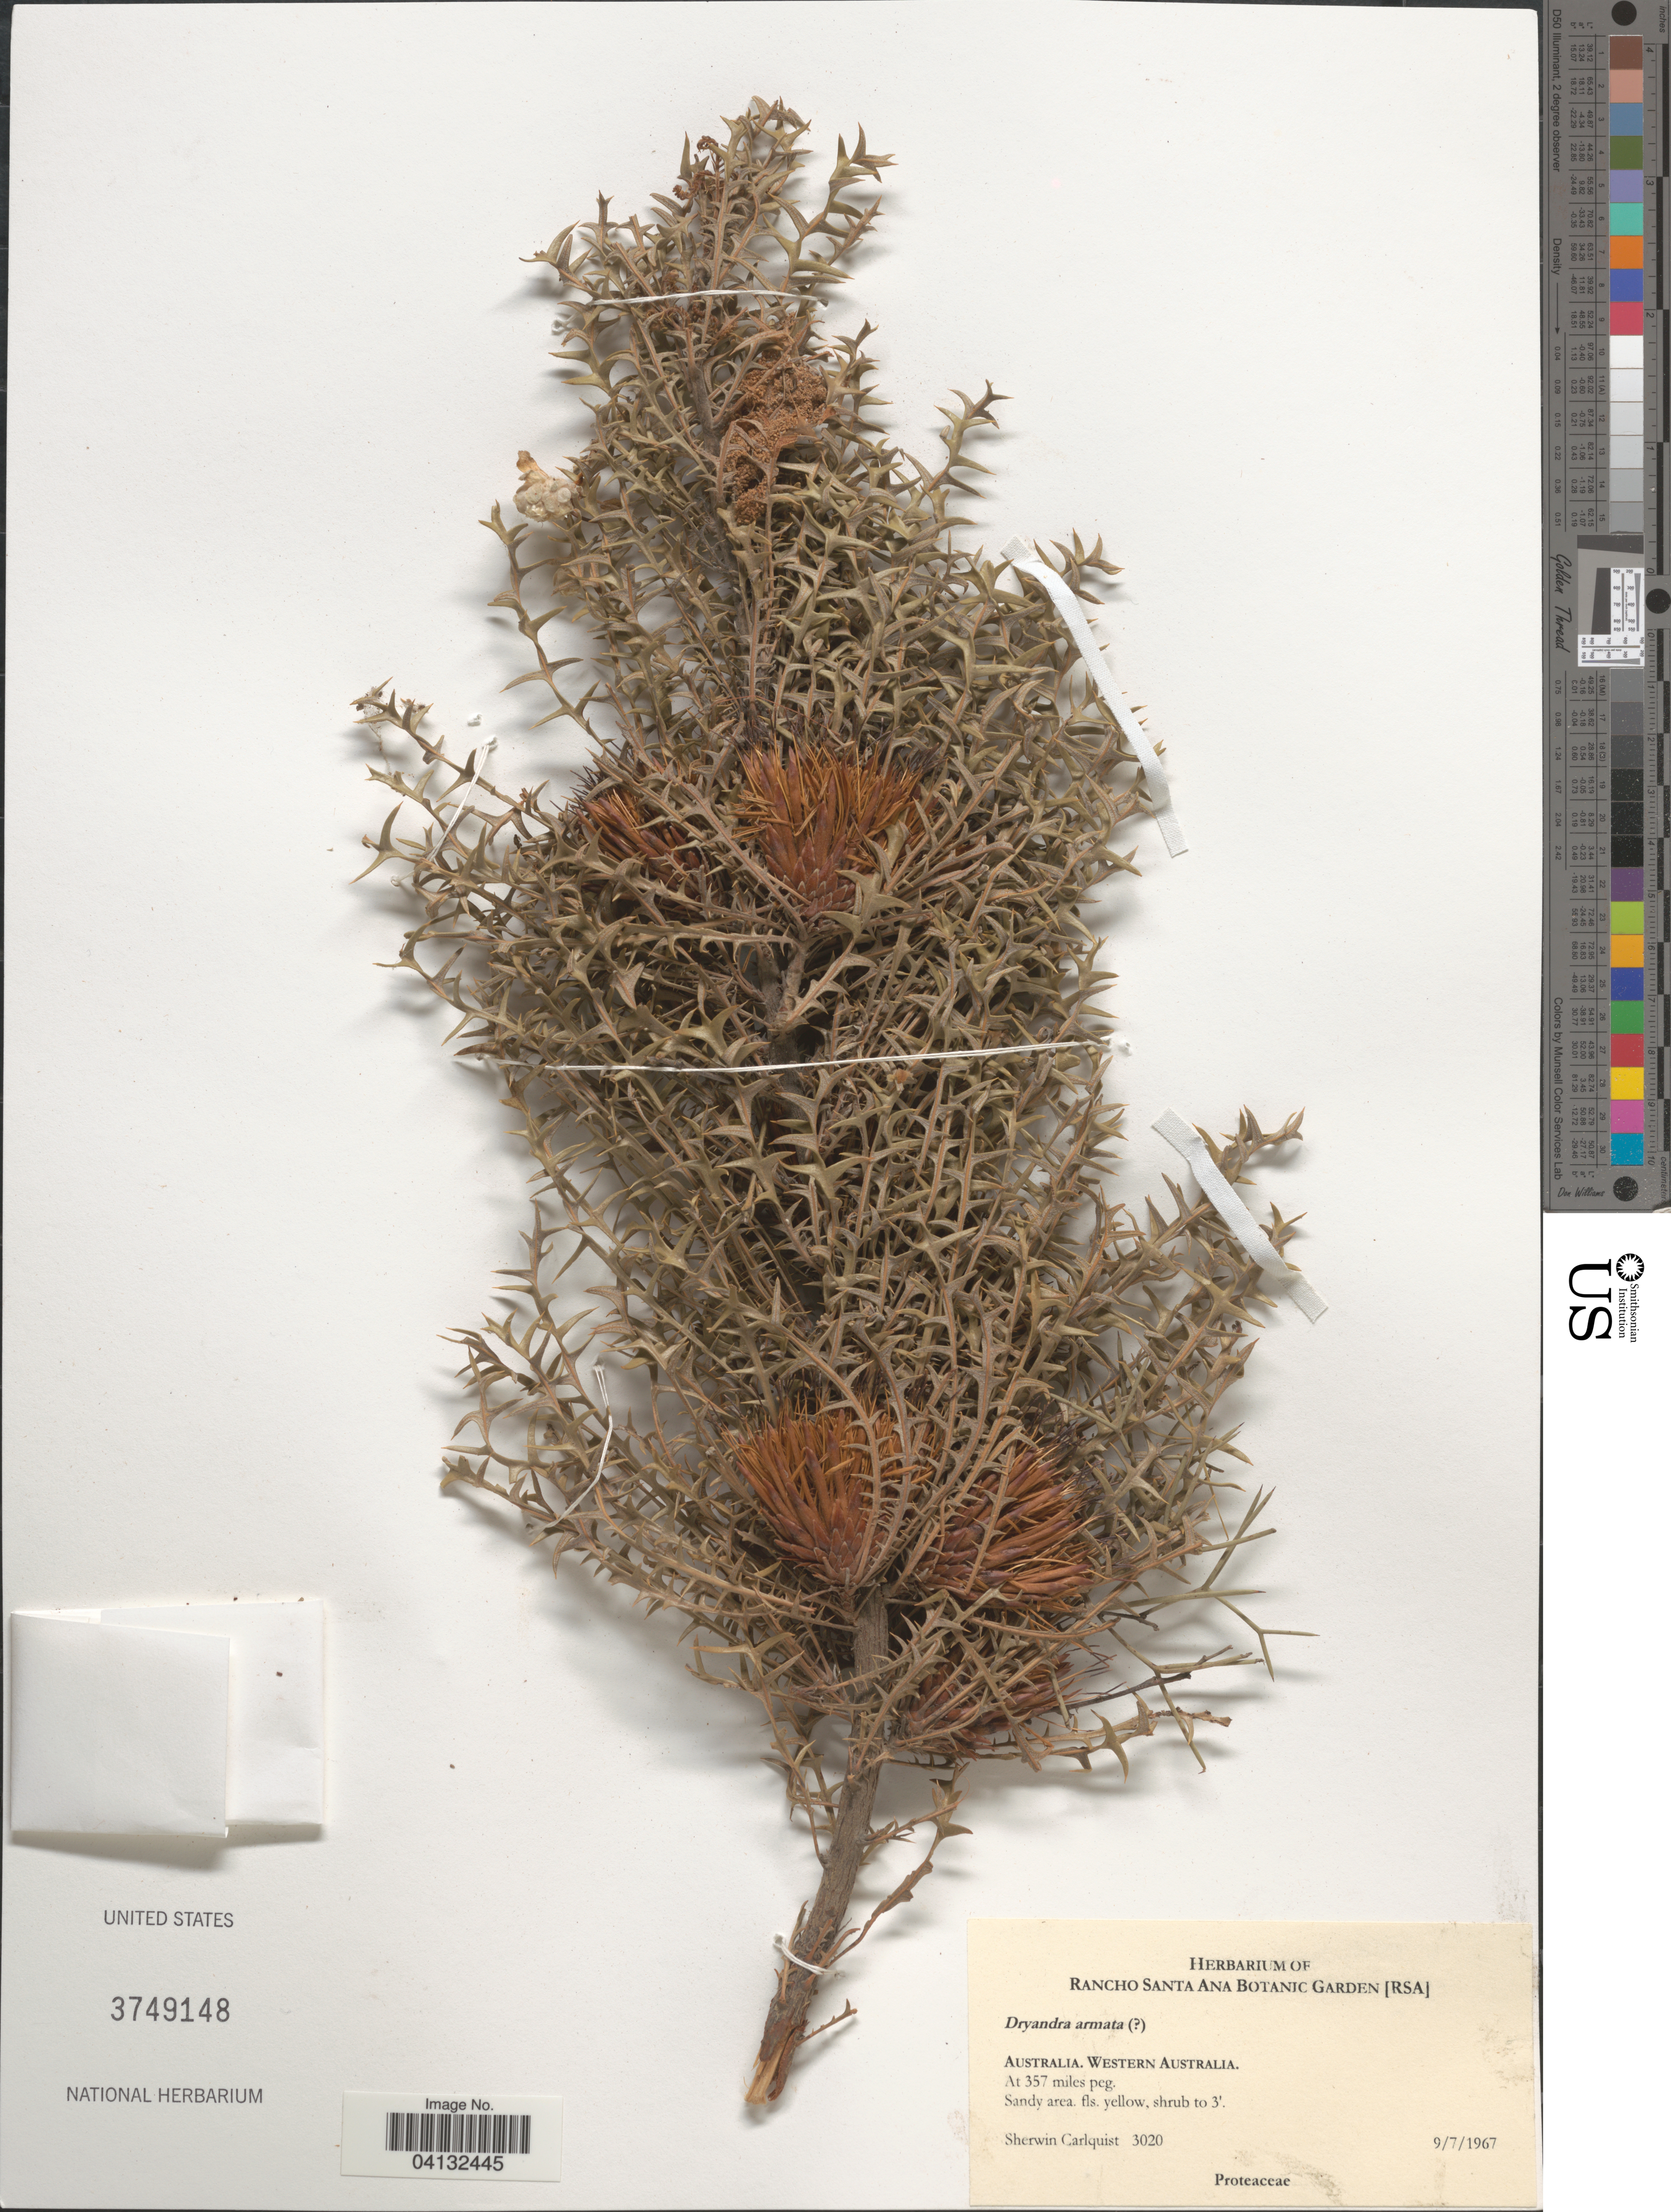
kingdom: Plantae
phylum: Tracheophyta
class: Magnoliopsida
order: Proteales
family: Proteaceae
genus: Dryandra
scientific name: Dryandra armata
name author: R. Br.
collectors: S. Carlquist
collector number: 3020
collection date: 1967-07-09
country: Australia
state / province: Western Australia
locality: At 357 miles peg.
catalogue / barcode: US 3749148